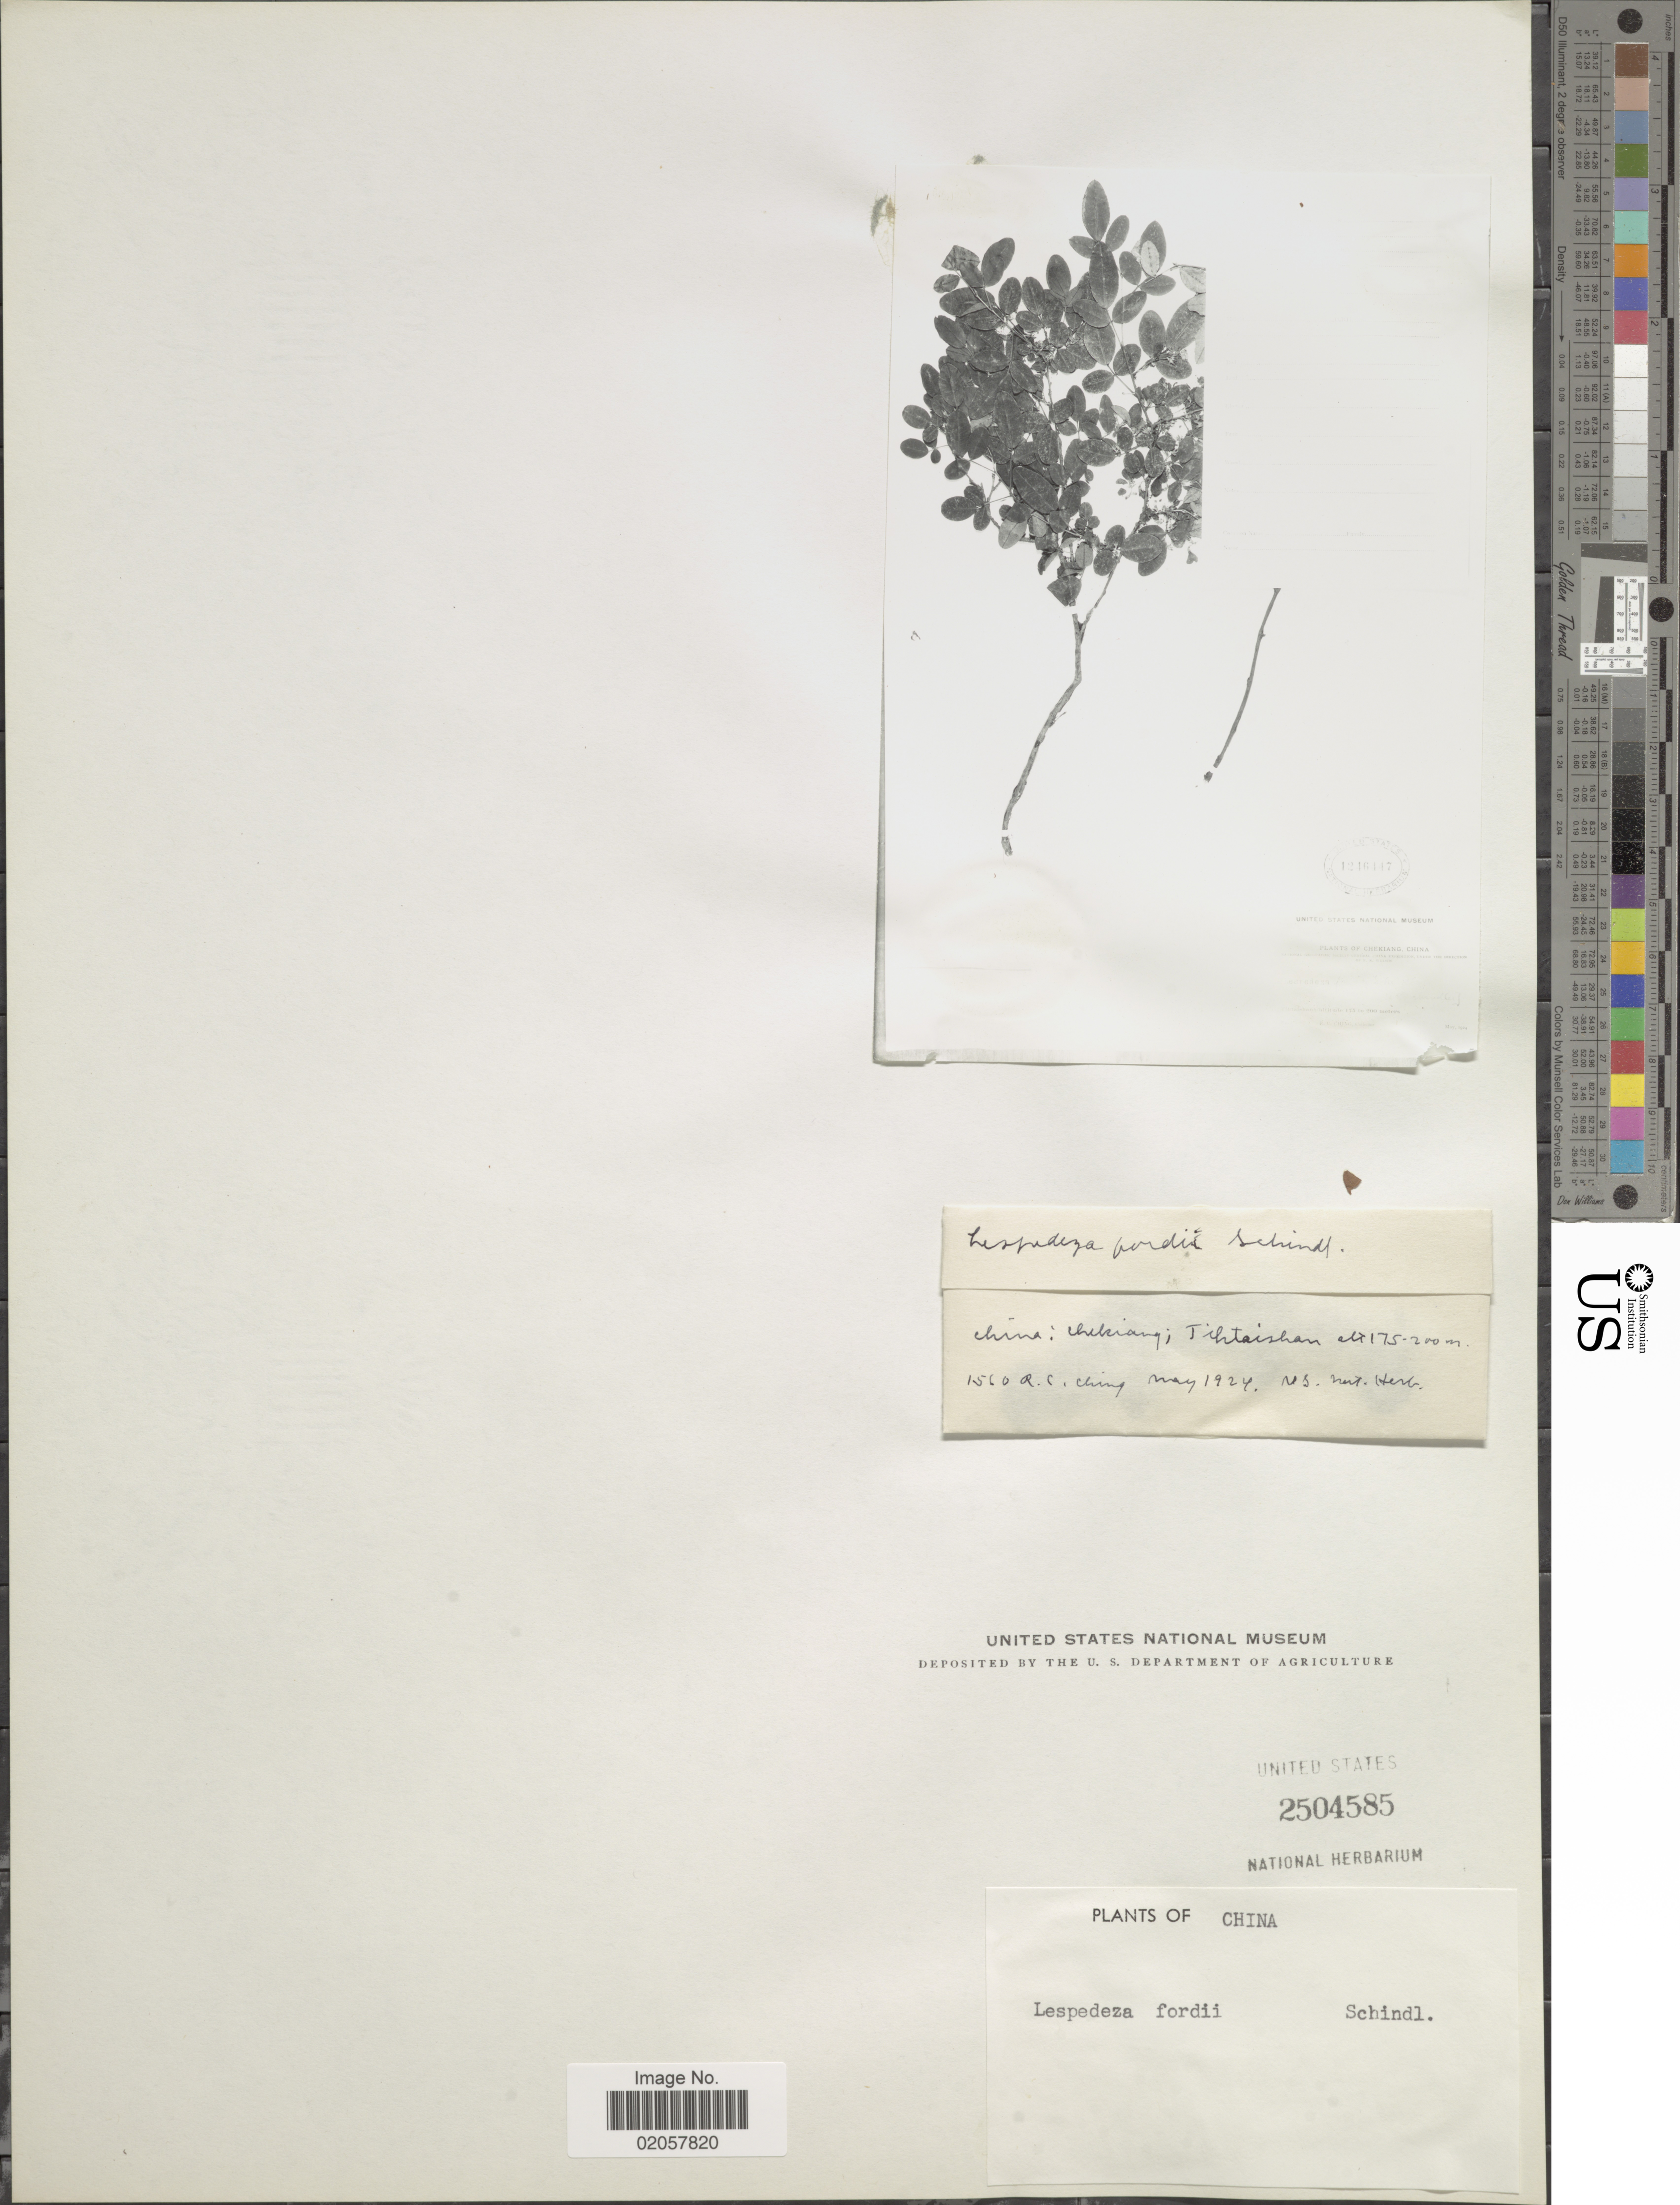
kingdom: Plantae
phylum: Tracheophyta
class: Magnoliopsida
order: Fabales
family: Fabaceae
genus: Lespedeza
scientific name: Lespedeza fordii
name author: Schindl.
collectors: R. C. Ching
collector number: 1560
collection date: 1924-05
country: China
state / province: Zhejiang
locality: Chekiang; Tihtaishan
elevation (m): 175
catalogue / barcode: US 2504585